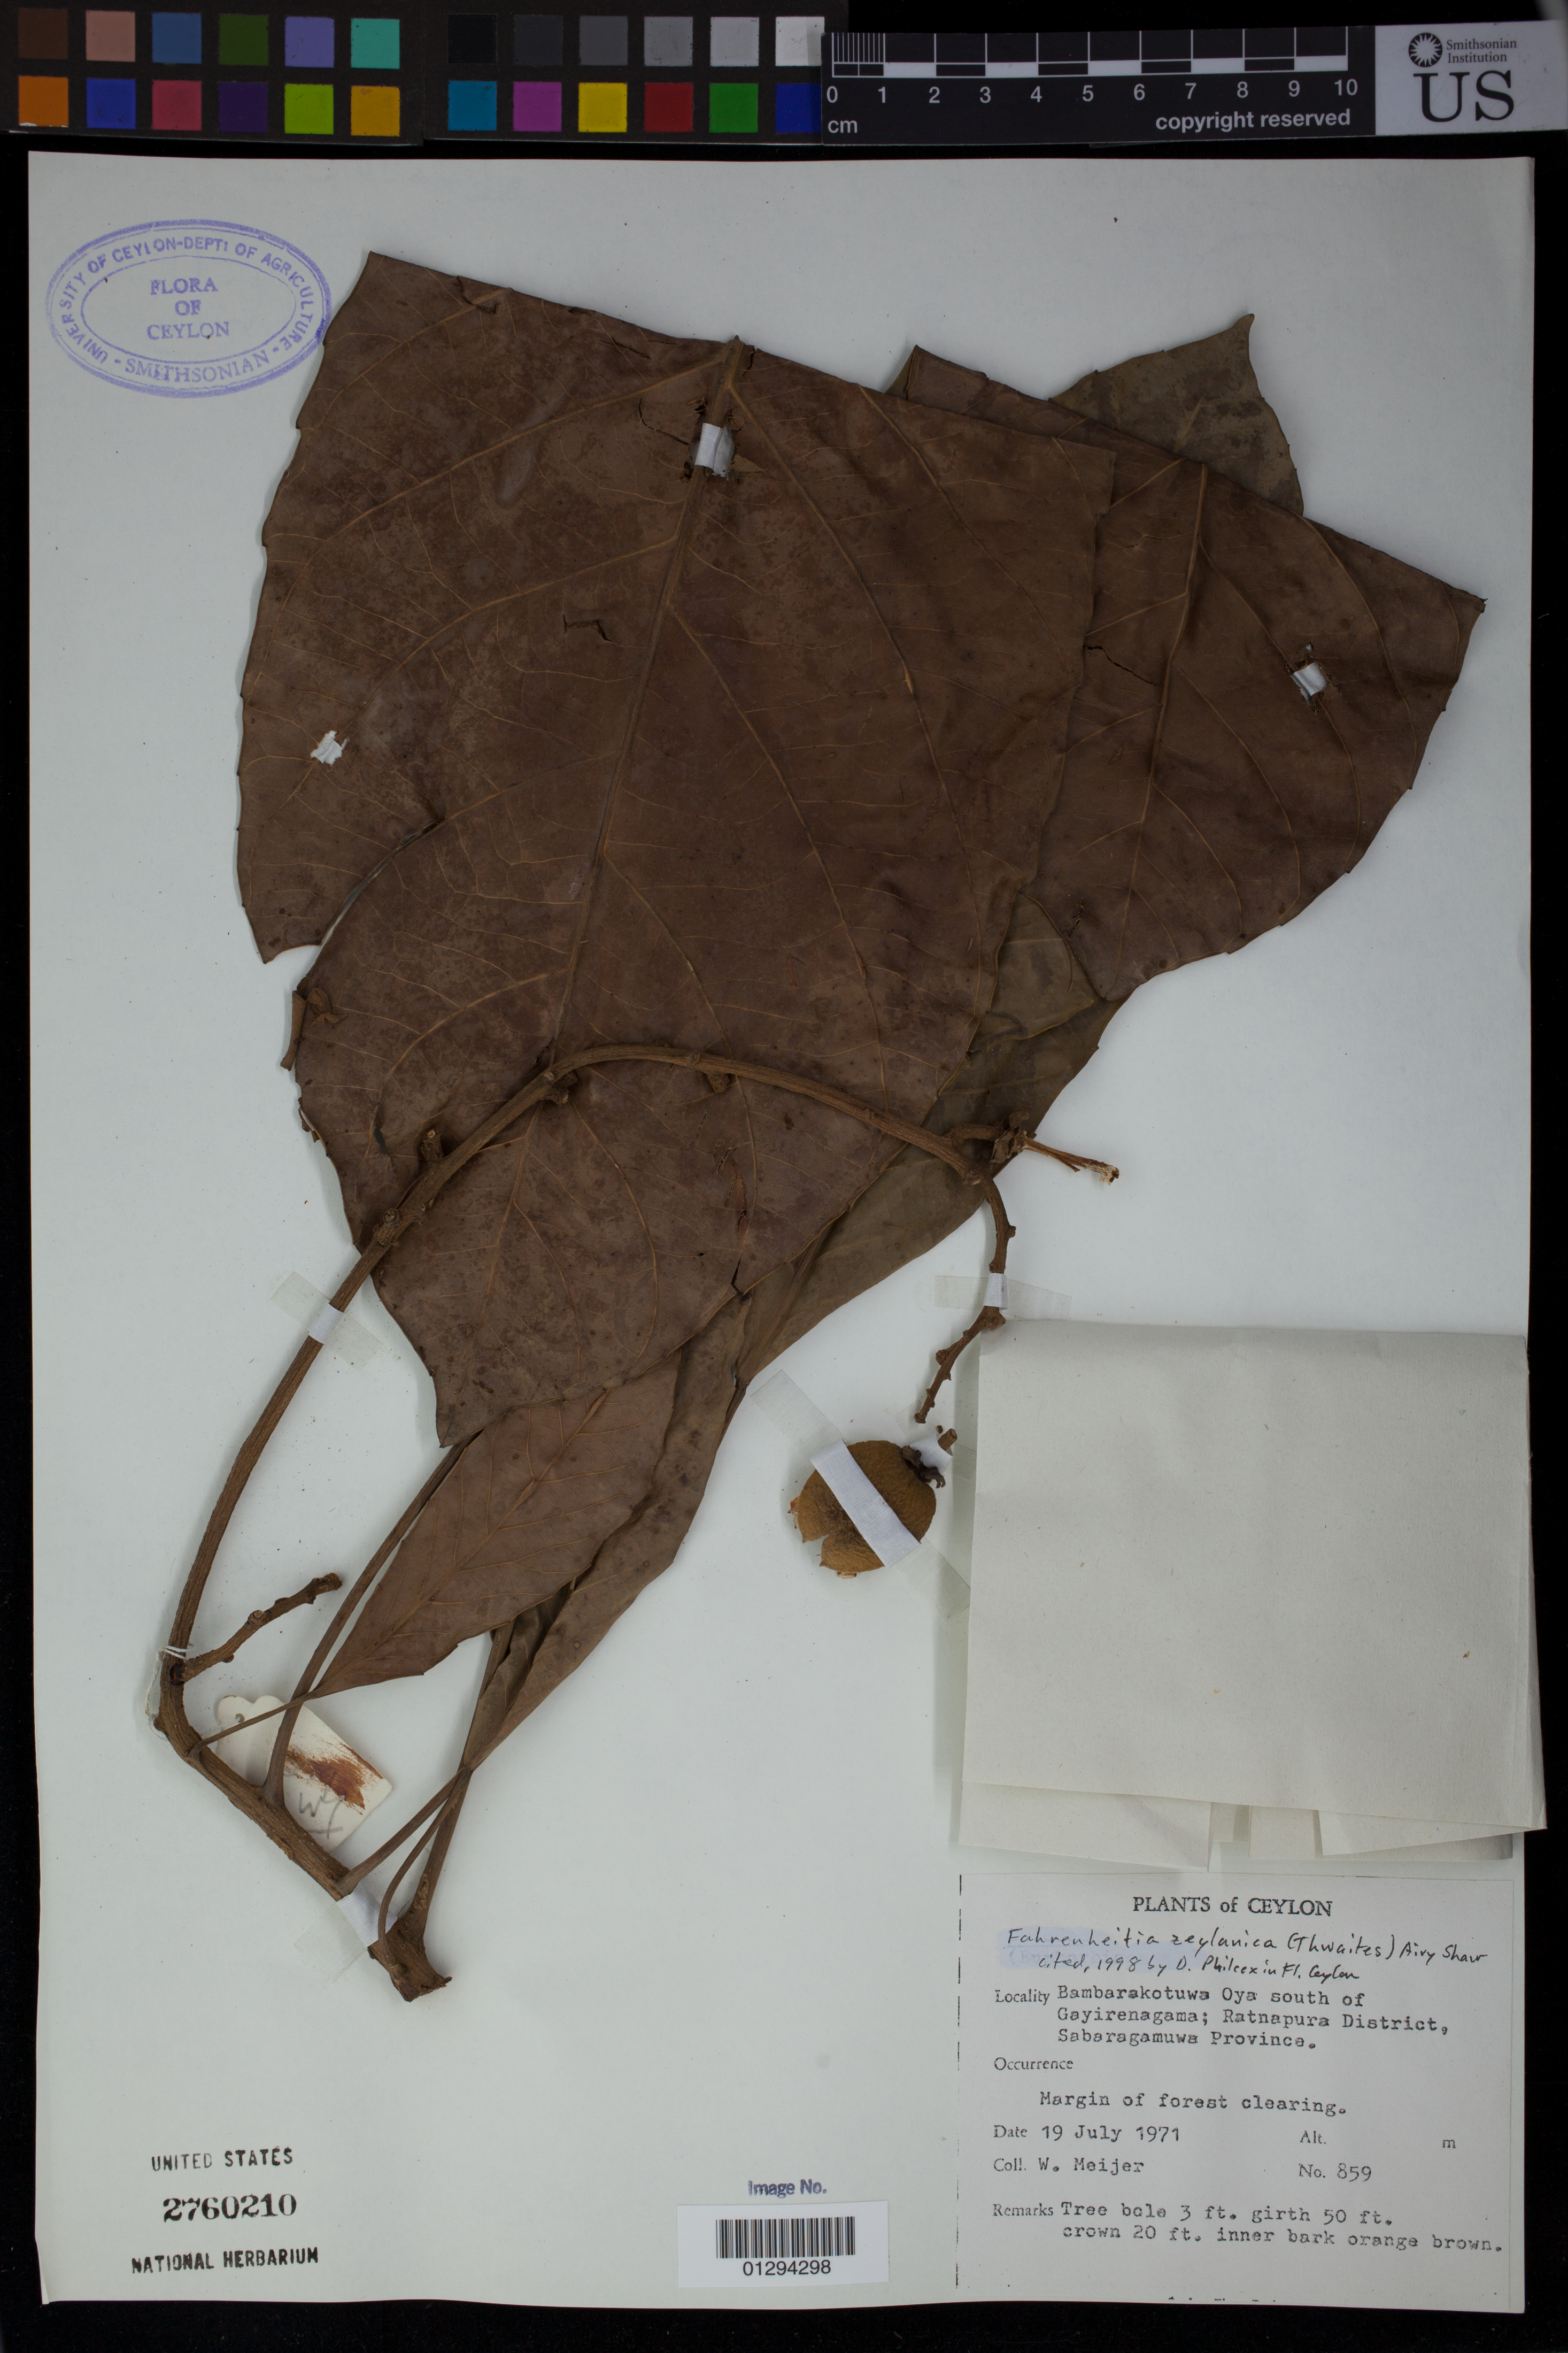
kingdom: Plantae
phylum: Tracheophyta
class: Magnoliopsida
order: Malpighiales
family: Euphorbiaceae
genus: Fahrenheitia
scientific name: Fahrenheitia zeylanica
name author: (Thwaites) Airy Shaw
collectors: W. Meijer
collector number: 859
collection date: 1971-07-19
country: Sri Lanka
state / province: Sabaragamuwa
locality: Bambarakotuwa Oya south of Gayirenagama; Ratnapura District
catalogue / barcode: US 2760210